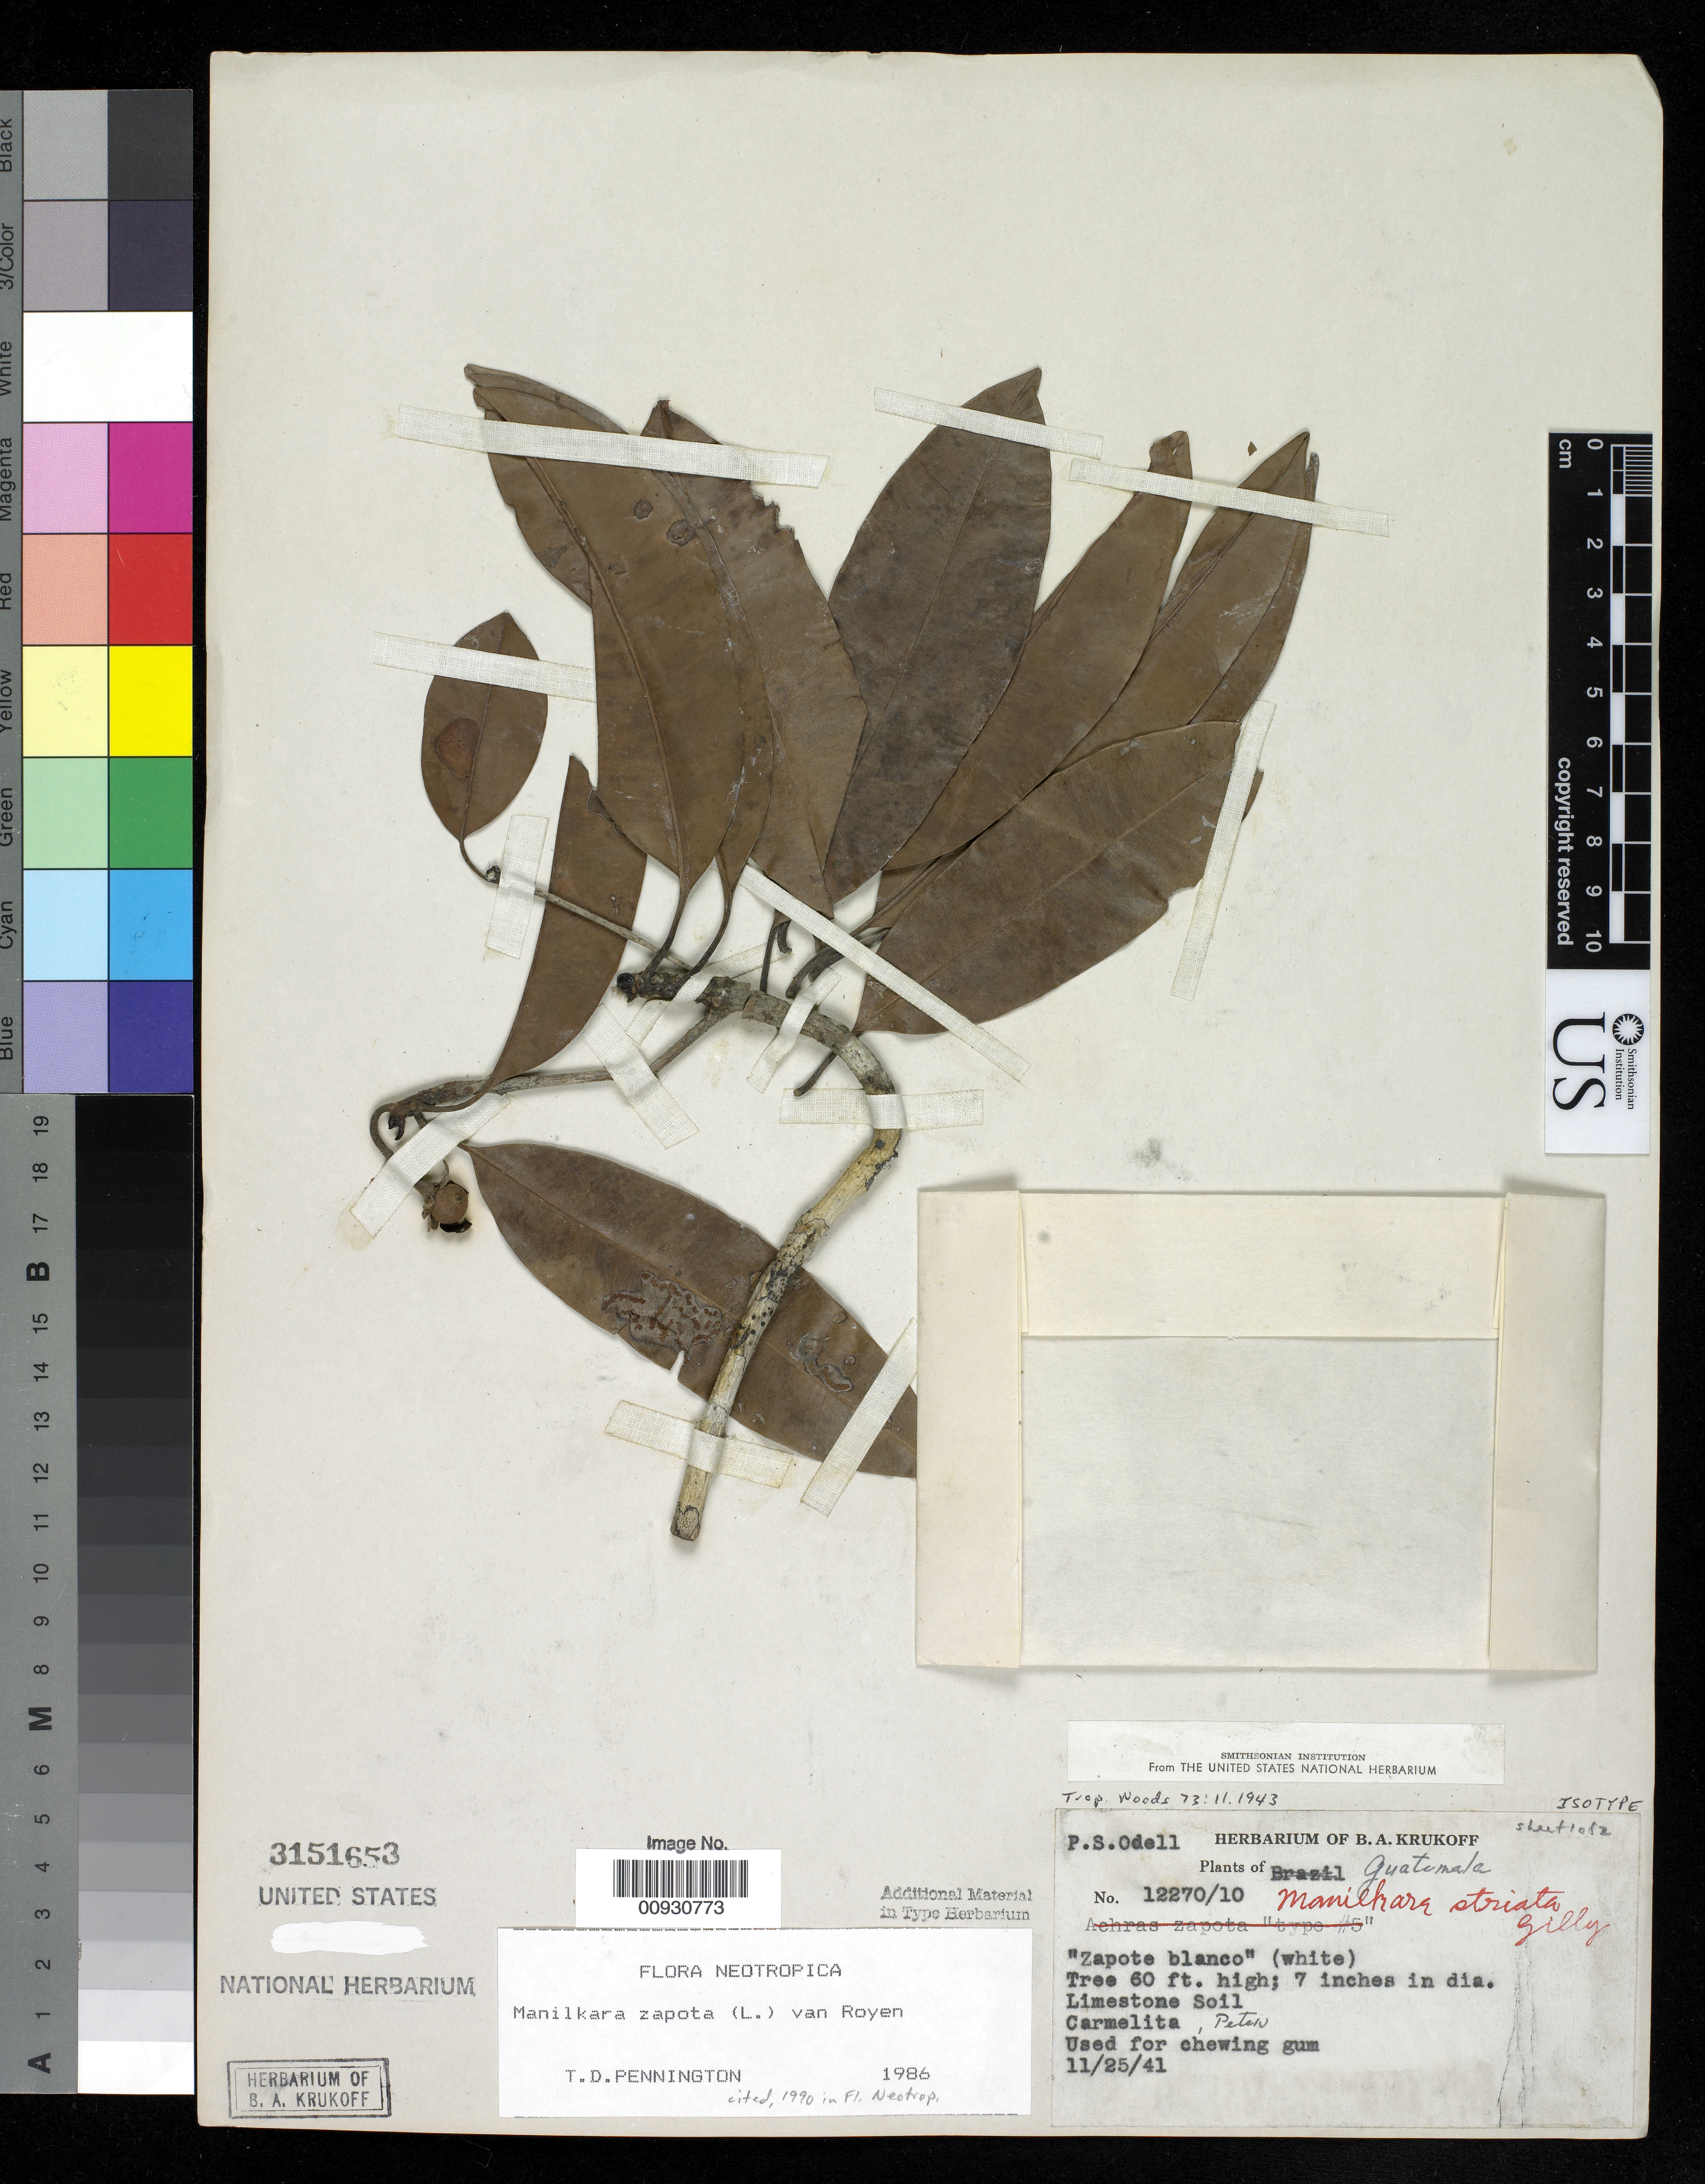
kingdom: Plantae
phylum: Tracheophyta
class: Magnoliopsida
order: Ericales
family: Sapotaceae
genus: Manilkara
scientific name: Manilkara striata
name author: Gilly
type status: Isotype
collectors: P. Odell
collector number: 12270/10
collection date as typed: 25 Nov 1941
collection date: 1941-11-25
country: Guatemala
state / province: El Petén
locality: Carmelita.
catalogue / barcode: US 3151653